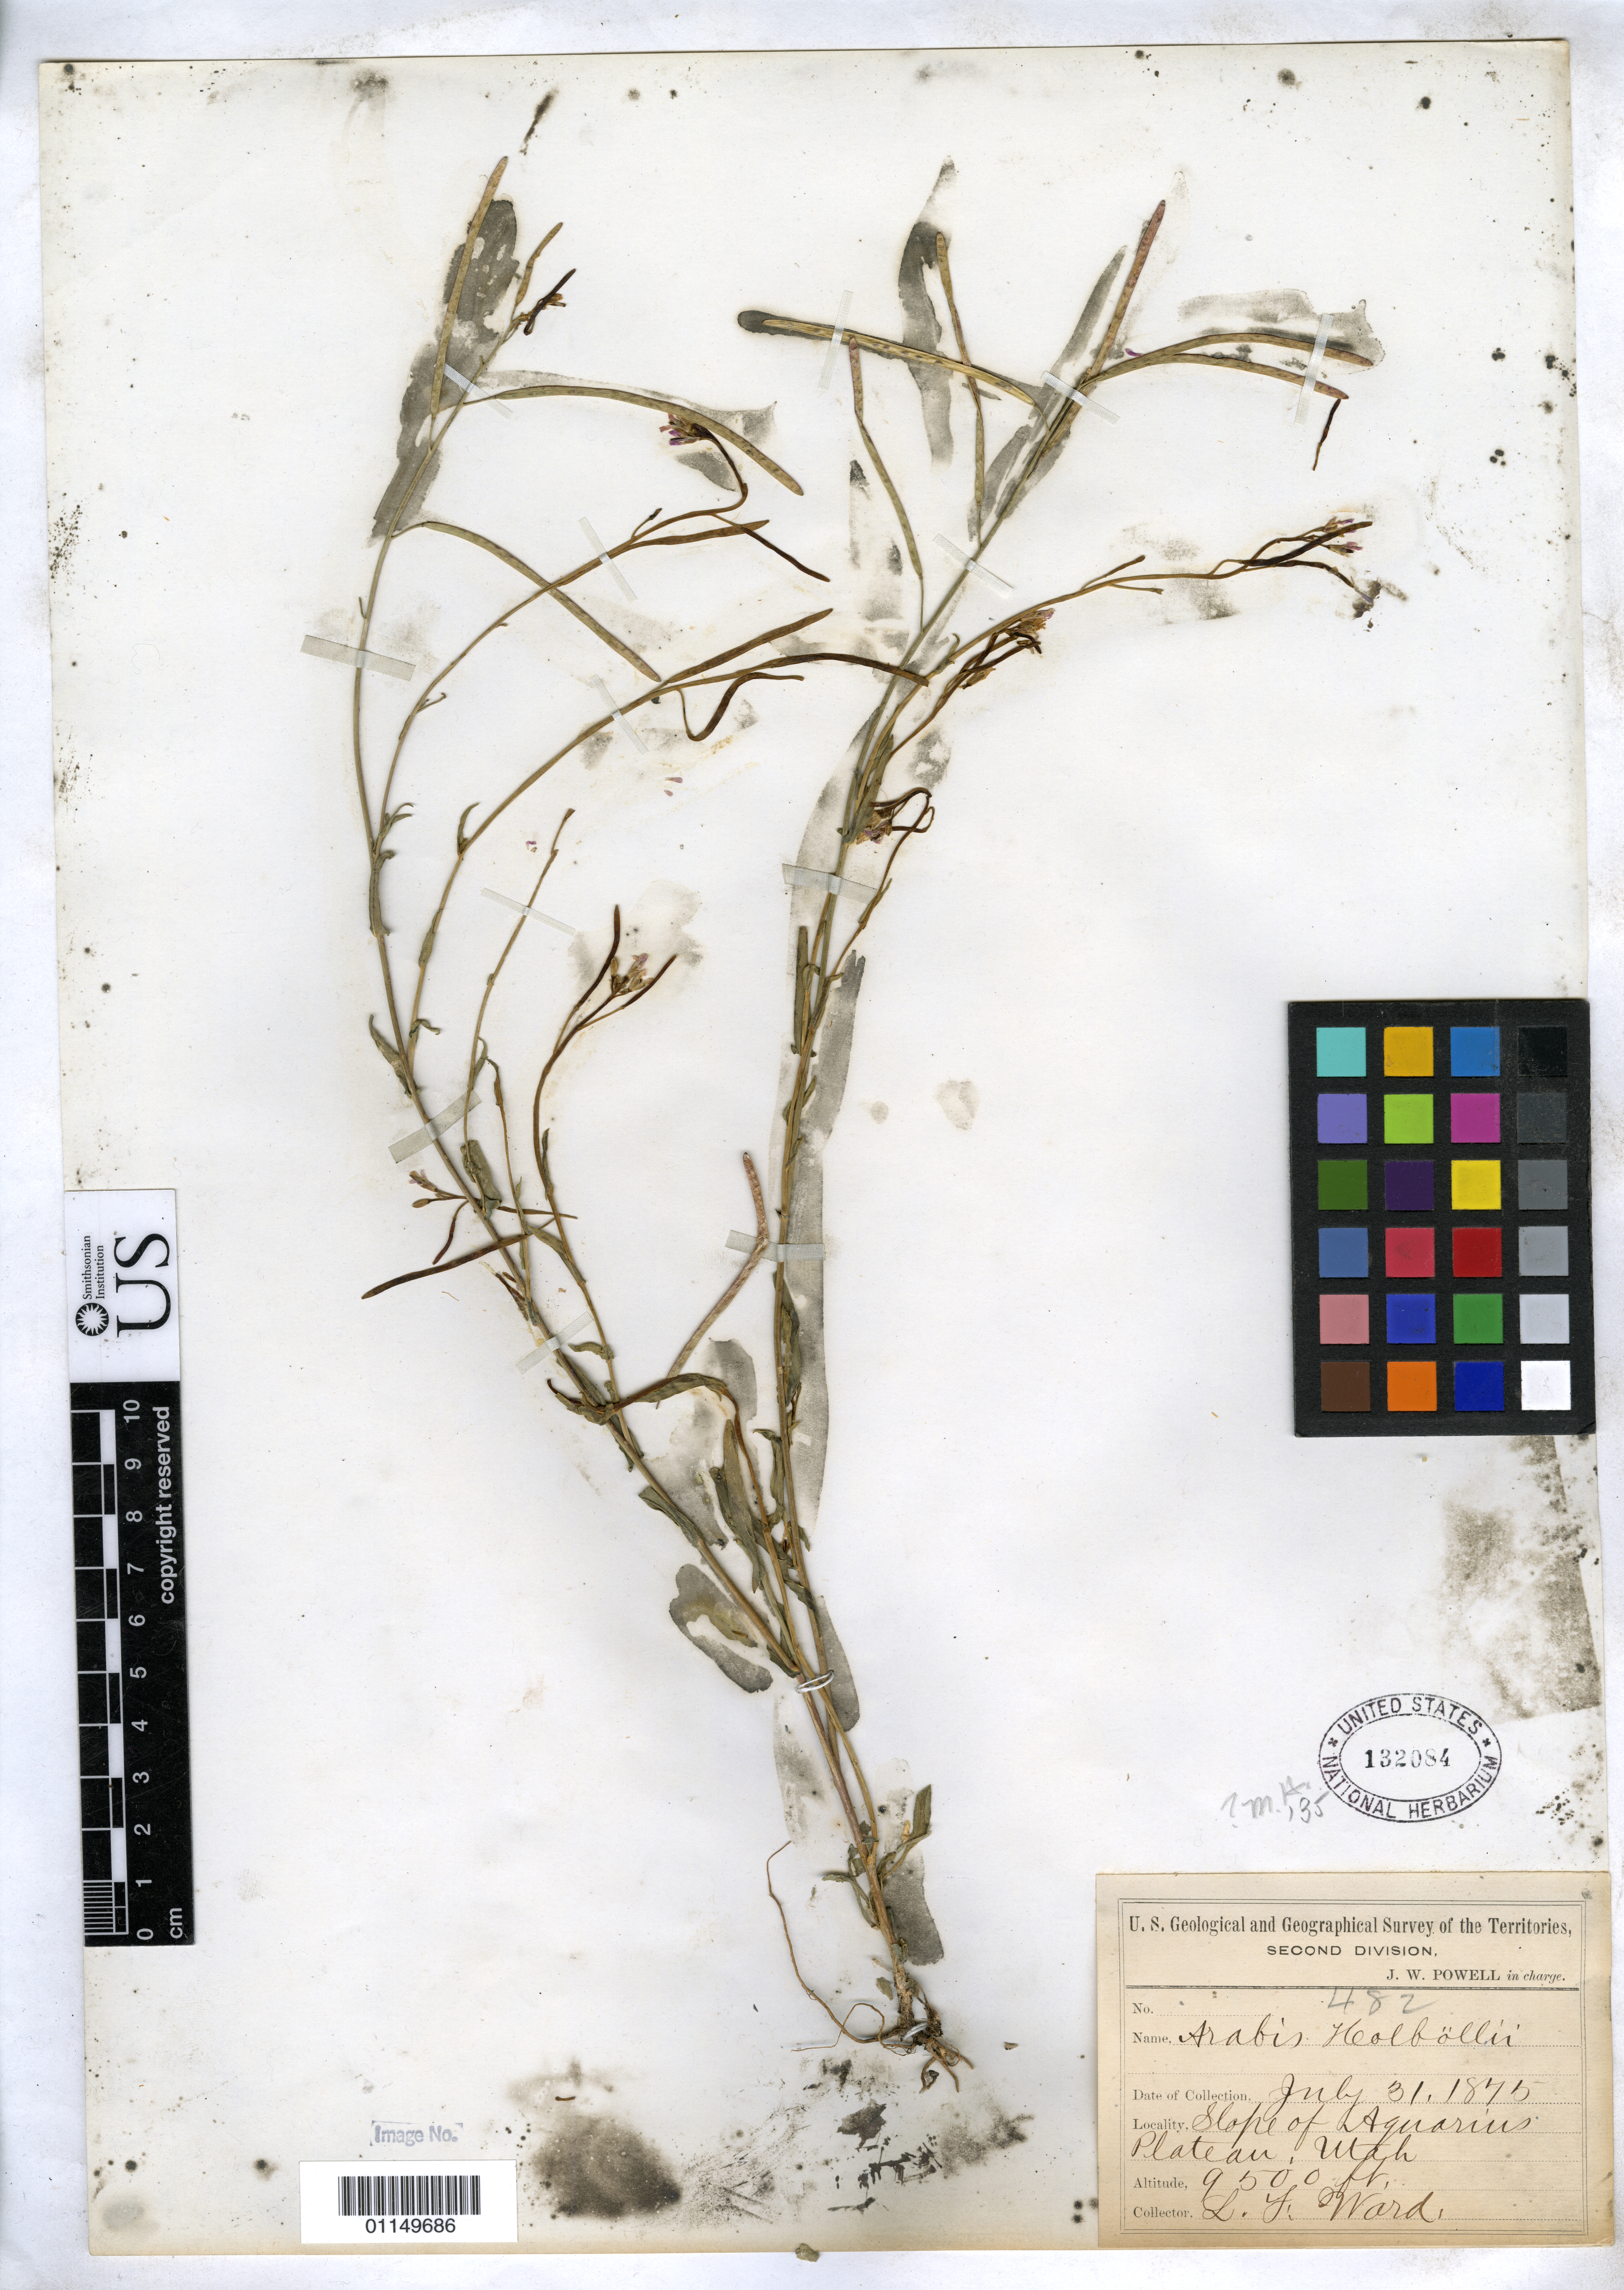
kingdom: Plantae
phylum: Tracheophyta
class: Magnoliopsida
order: Brassicales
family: Brassicaceae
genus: Arabis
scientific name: Arabis sparsiflora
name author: Nutt.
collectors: L. F. Ward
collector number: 482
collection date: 1875-07-31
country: United States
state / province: Utah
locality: Aquarius Plateau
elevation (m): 2896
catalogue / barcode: US 132084